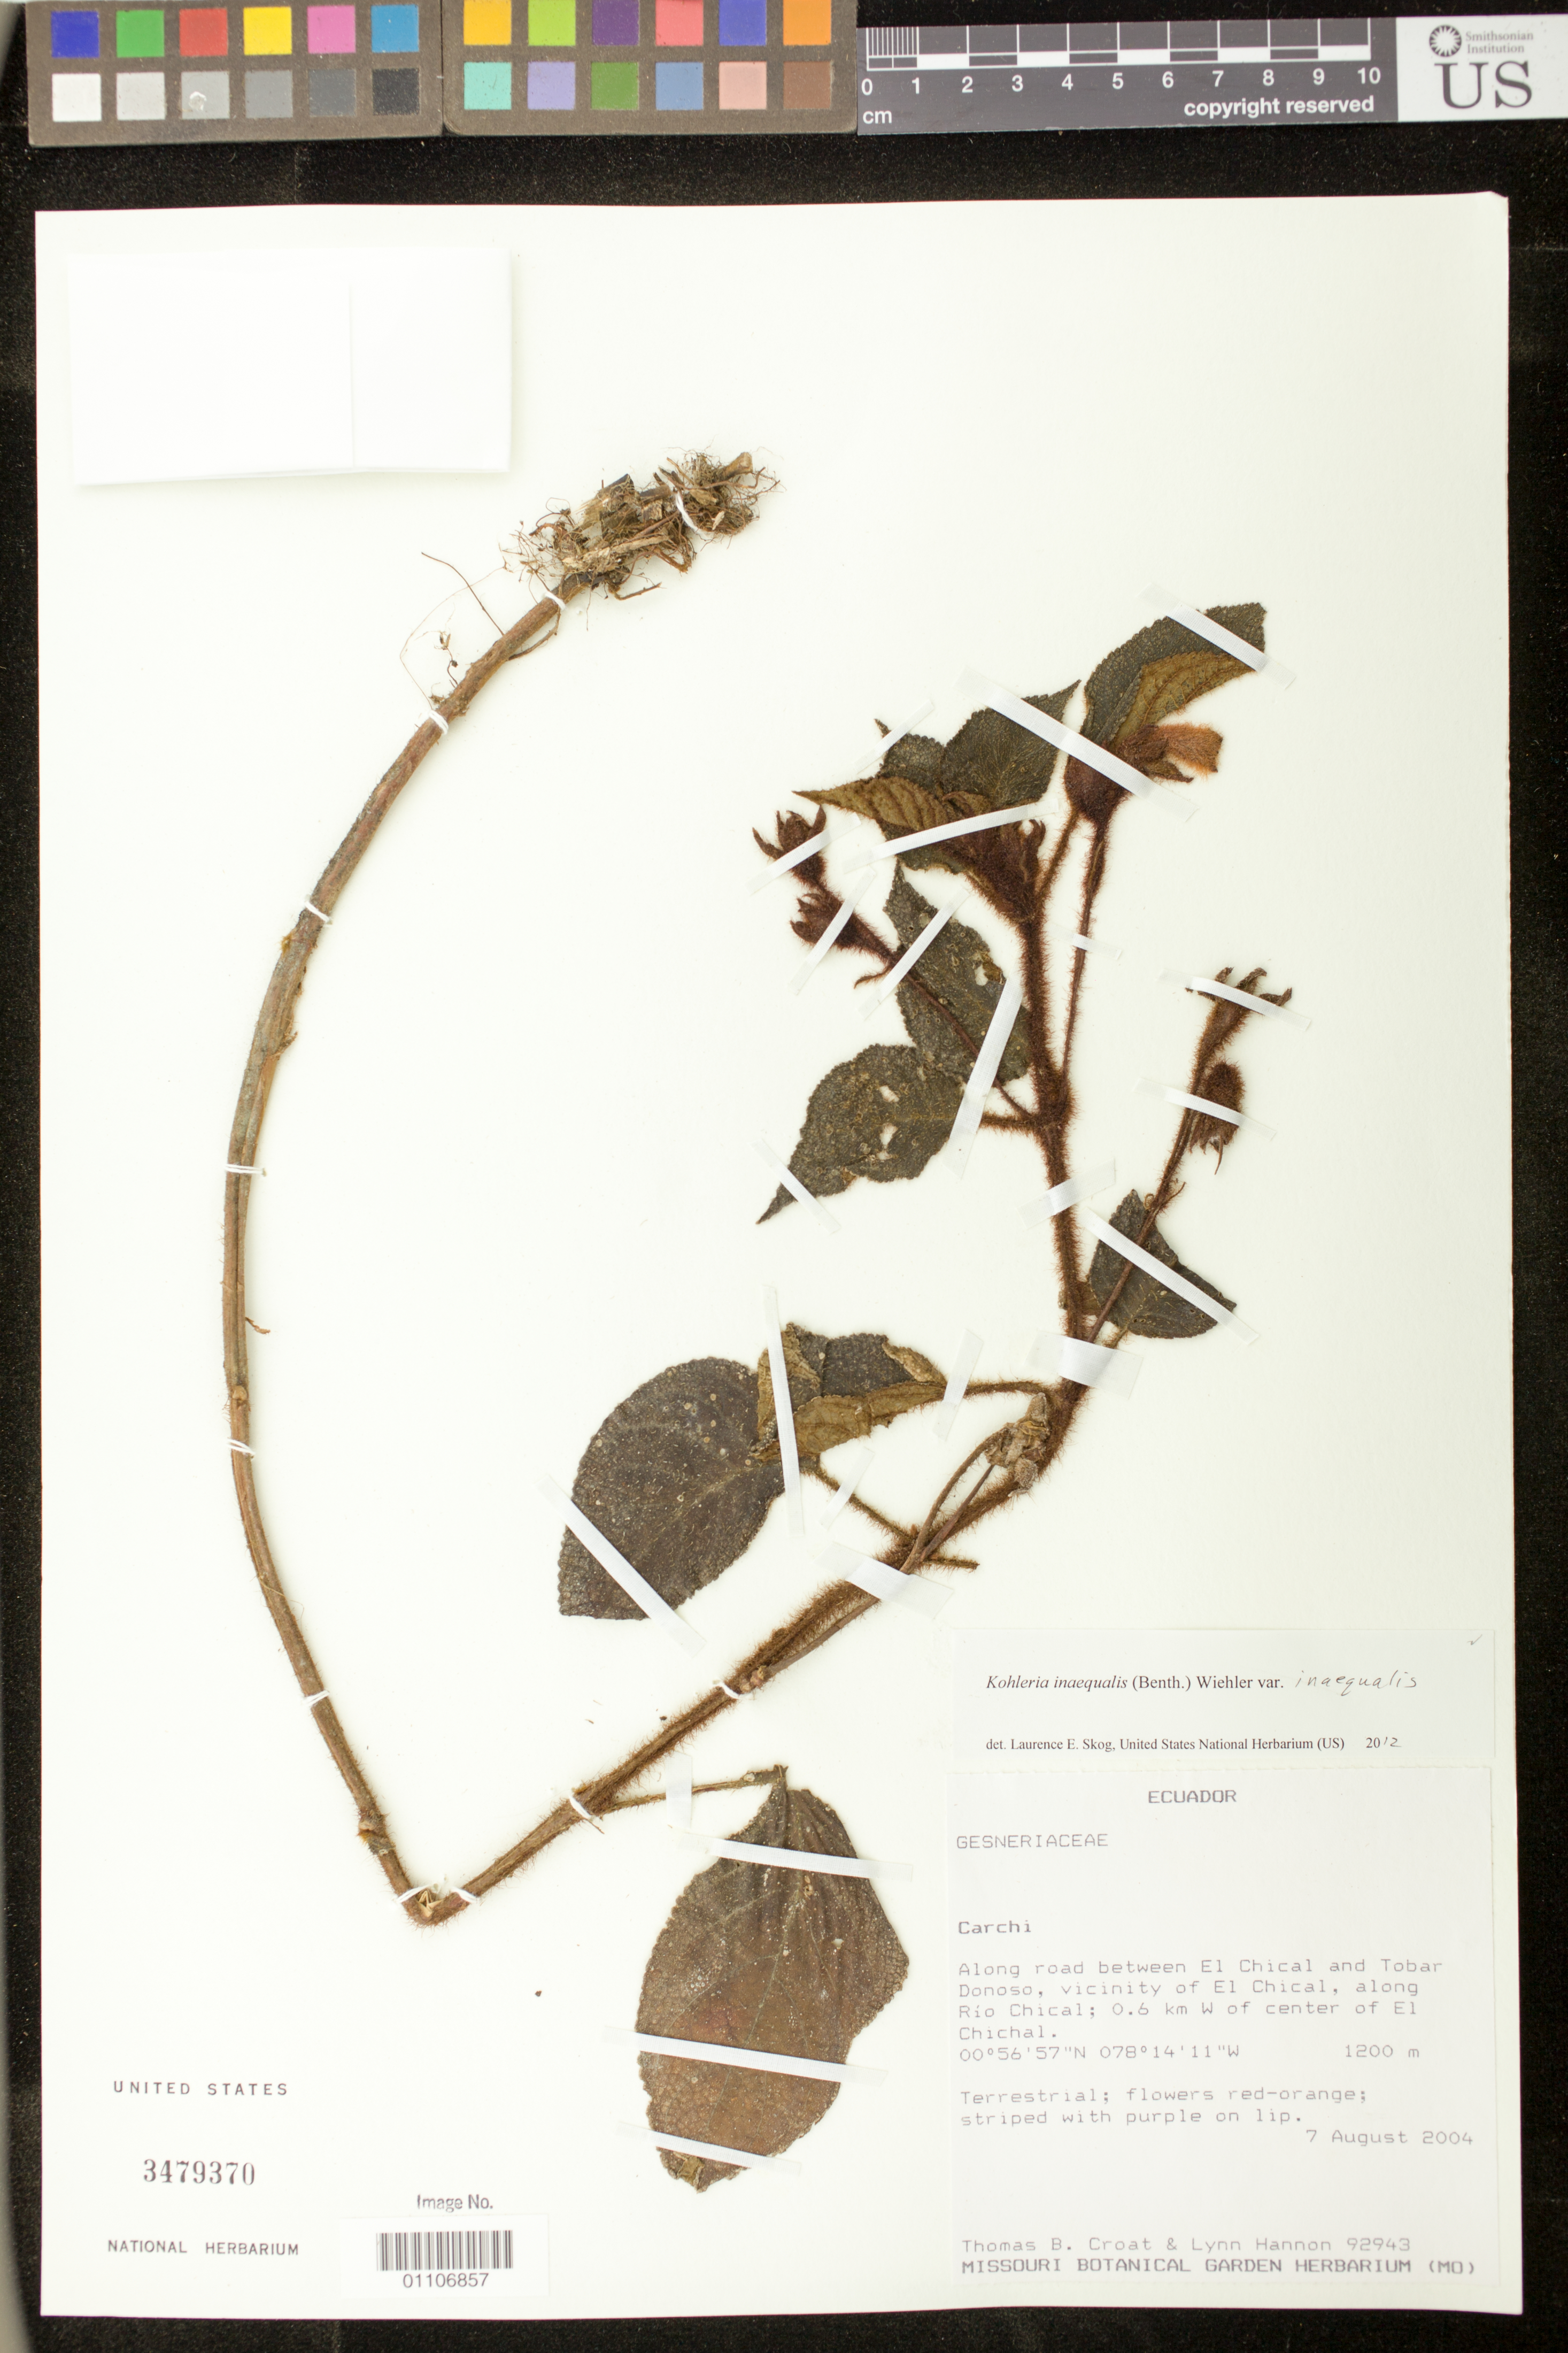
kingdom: Plantae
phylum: Tracheophyta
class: Magnoliopsida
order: Lamiales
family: Gesneriaceae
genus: Kohleria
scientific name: Kohleria inaequalis var. inaequalis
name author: (Benth.) Wiehler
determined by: Skog, Laurence E.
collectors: T. B. Croat & L. Hannon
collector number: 92943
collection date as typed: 07 Aug 2004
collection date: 2004-08-07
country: Ecuador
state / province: Carchi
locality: Along road between El Chical and Tobar Donoso, vicinity of El Chical, along Río Chical; 0.6 km W of center of El Chical.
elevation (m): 1200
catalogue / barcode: US 3479370